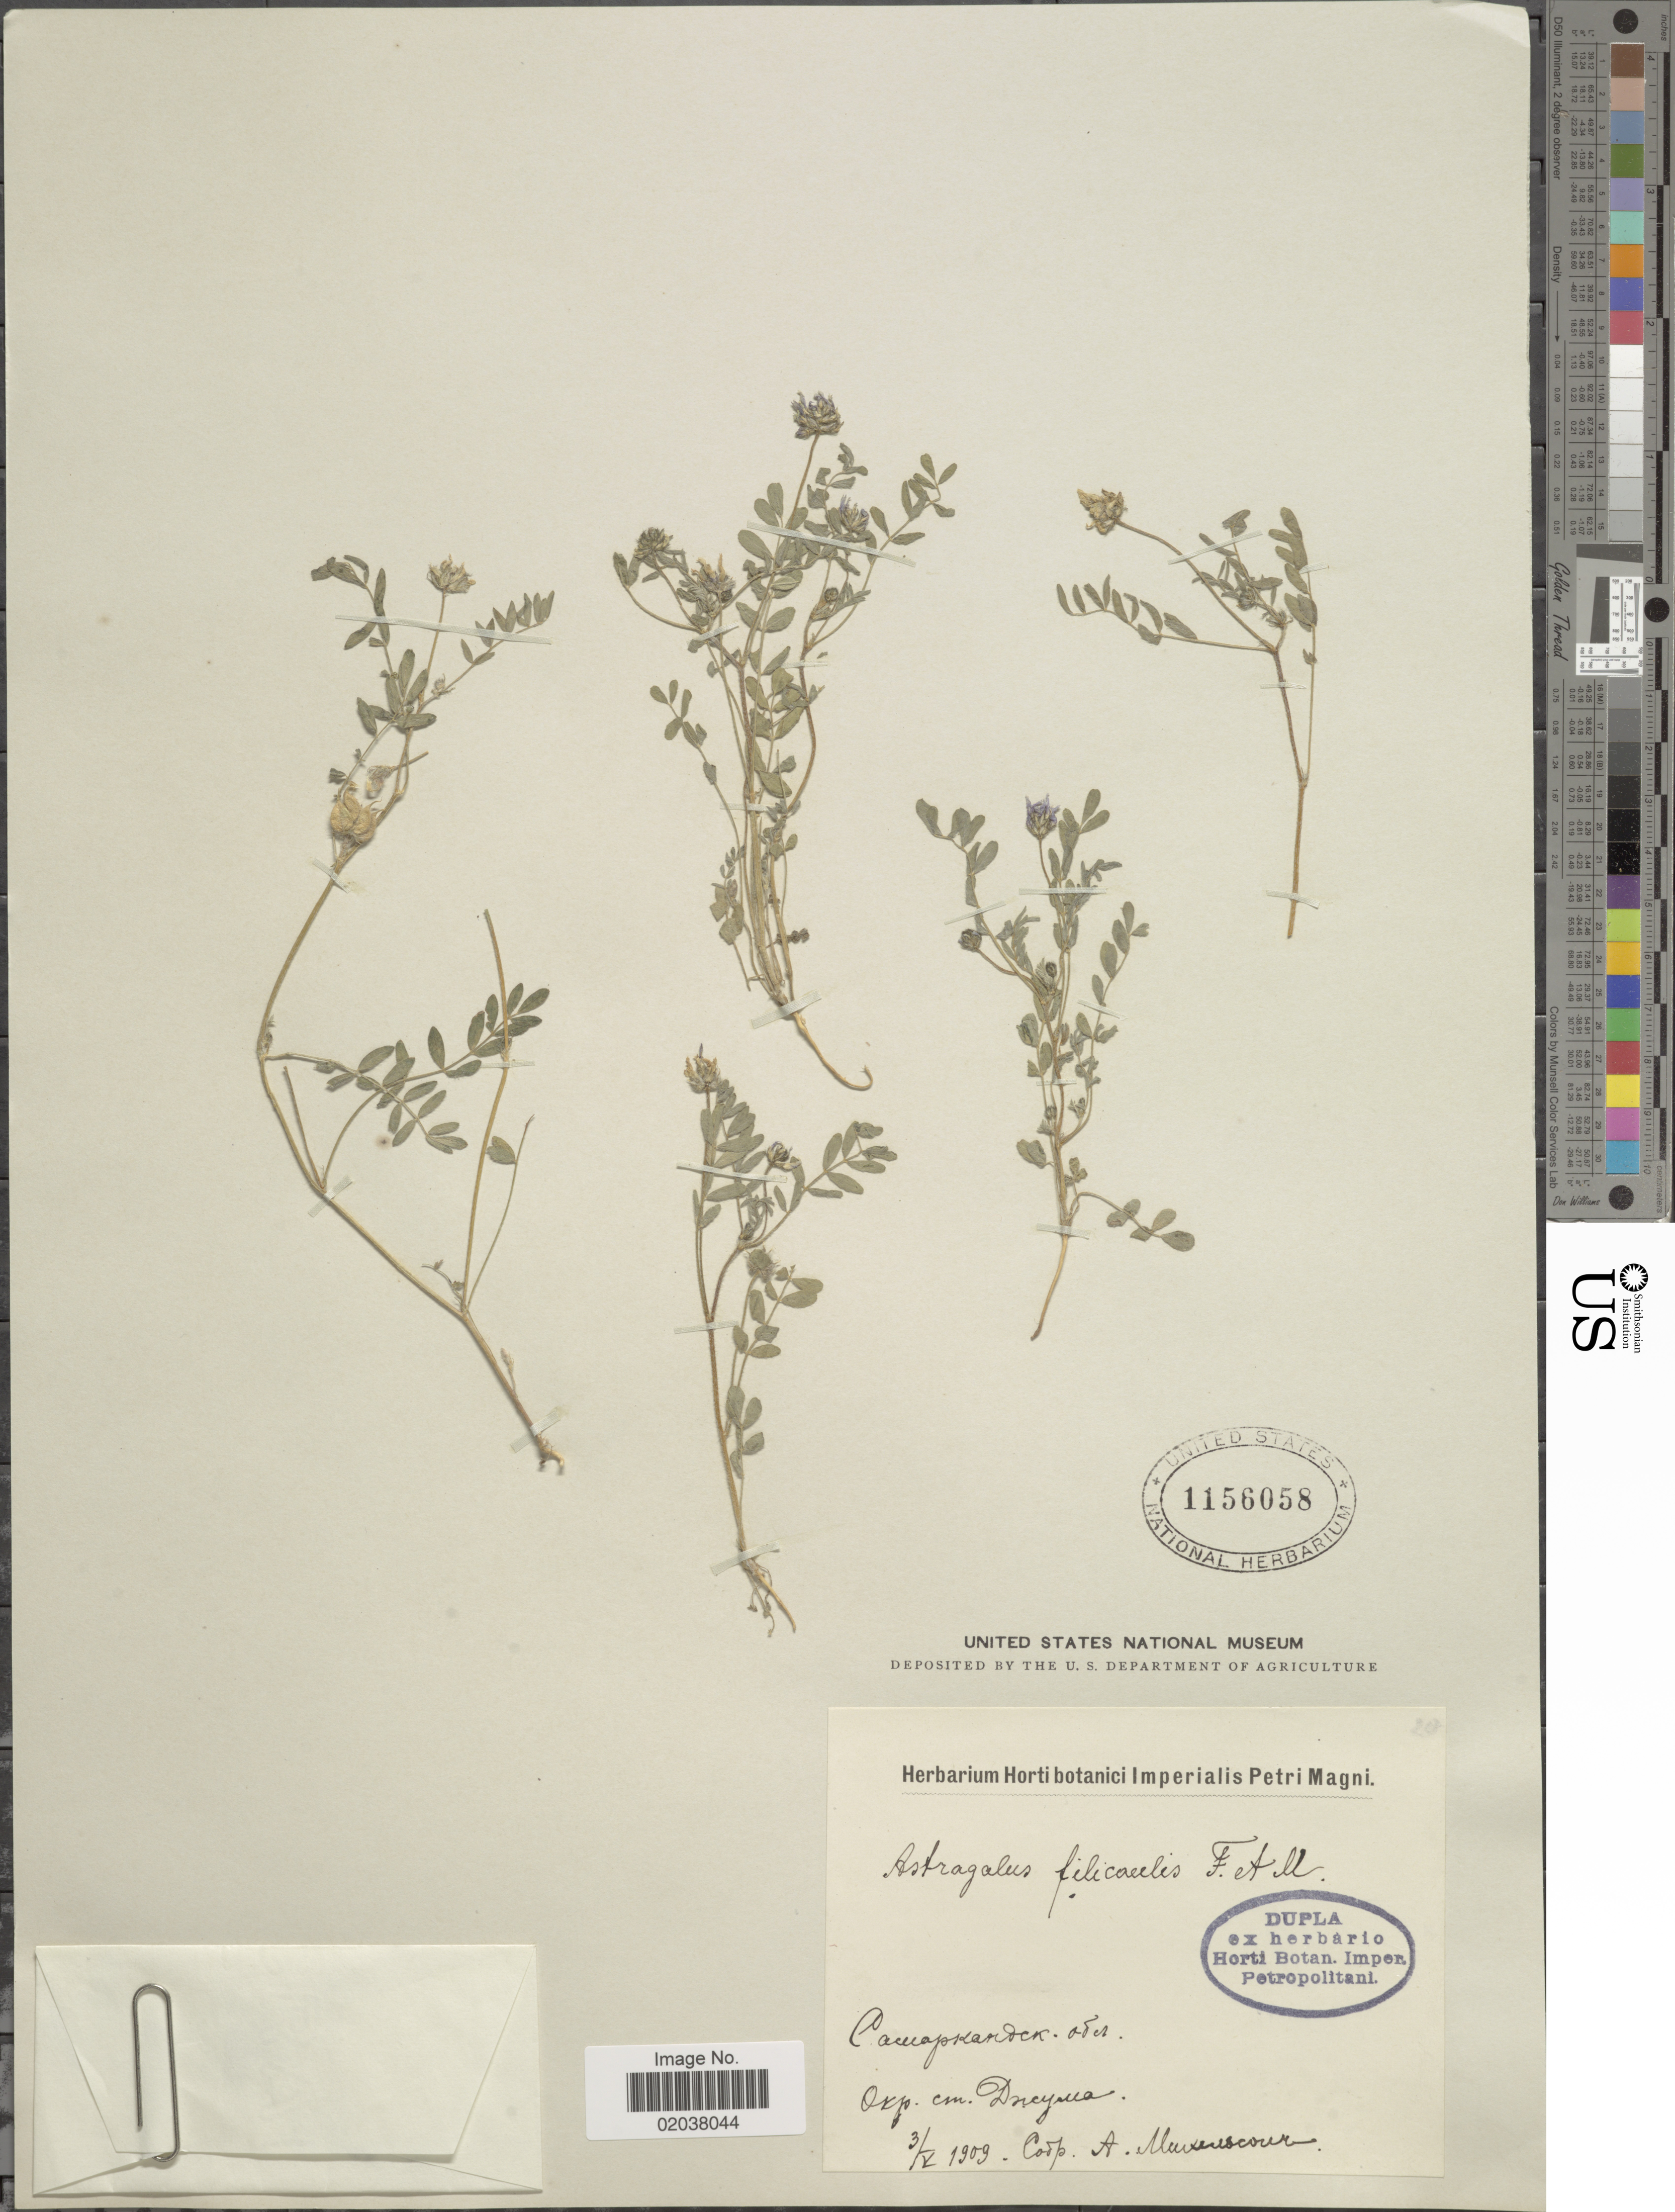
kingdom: Plantae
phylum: Tracheophyta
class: Magnoliopsida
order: Fabales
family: Fabaceae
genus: Astragalus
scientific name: Astragalus filicaulis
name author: Kar. & Kir.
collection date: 1909-05-03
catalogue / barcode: US 1156058